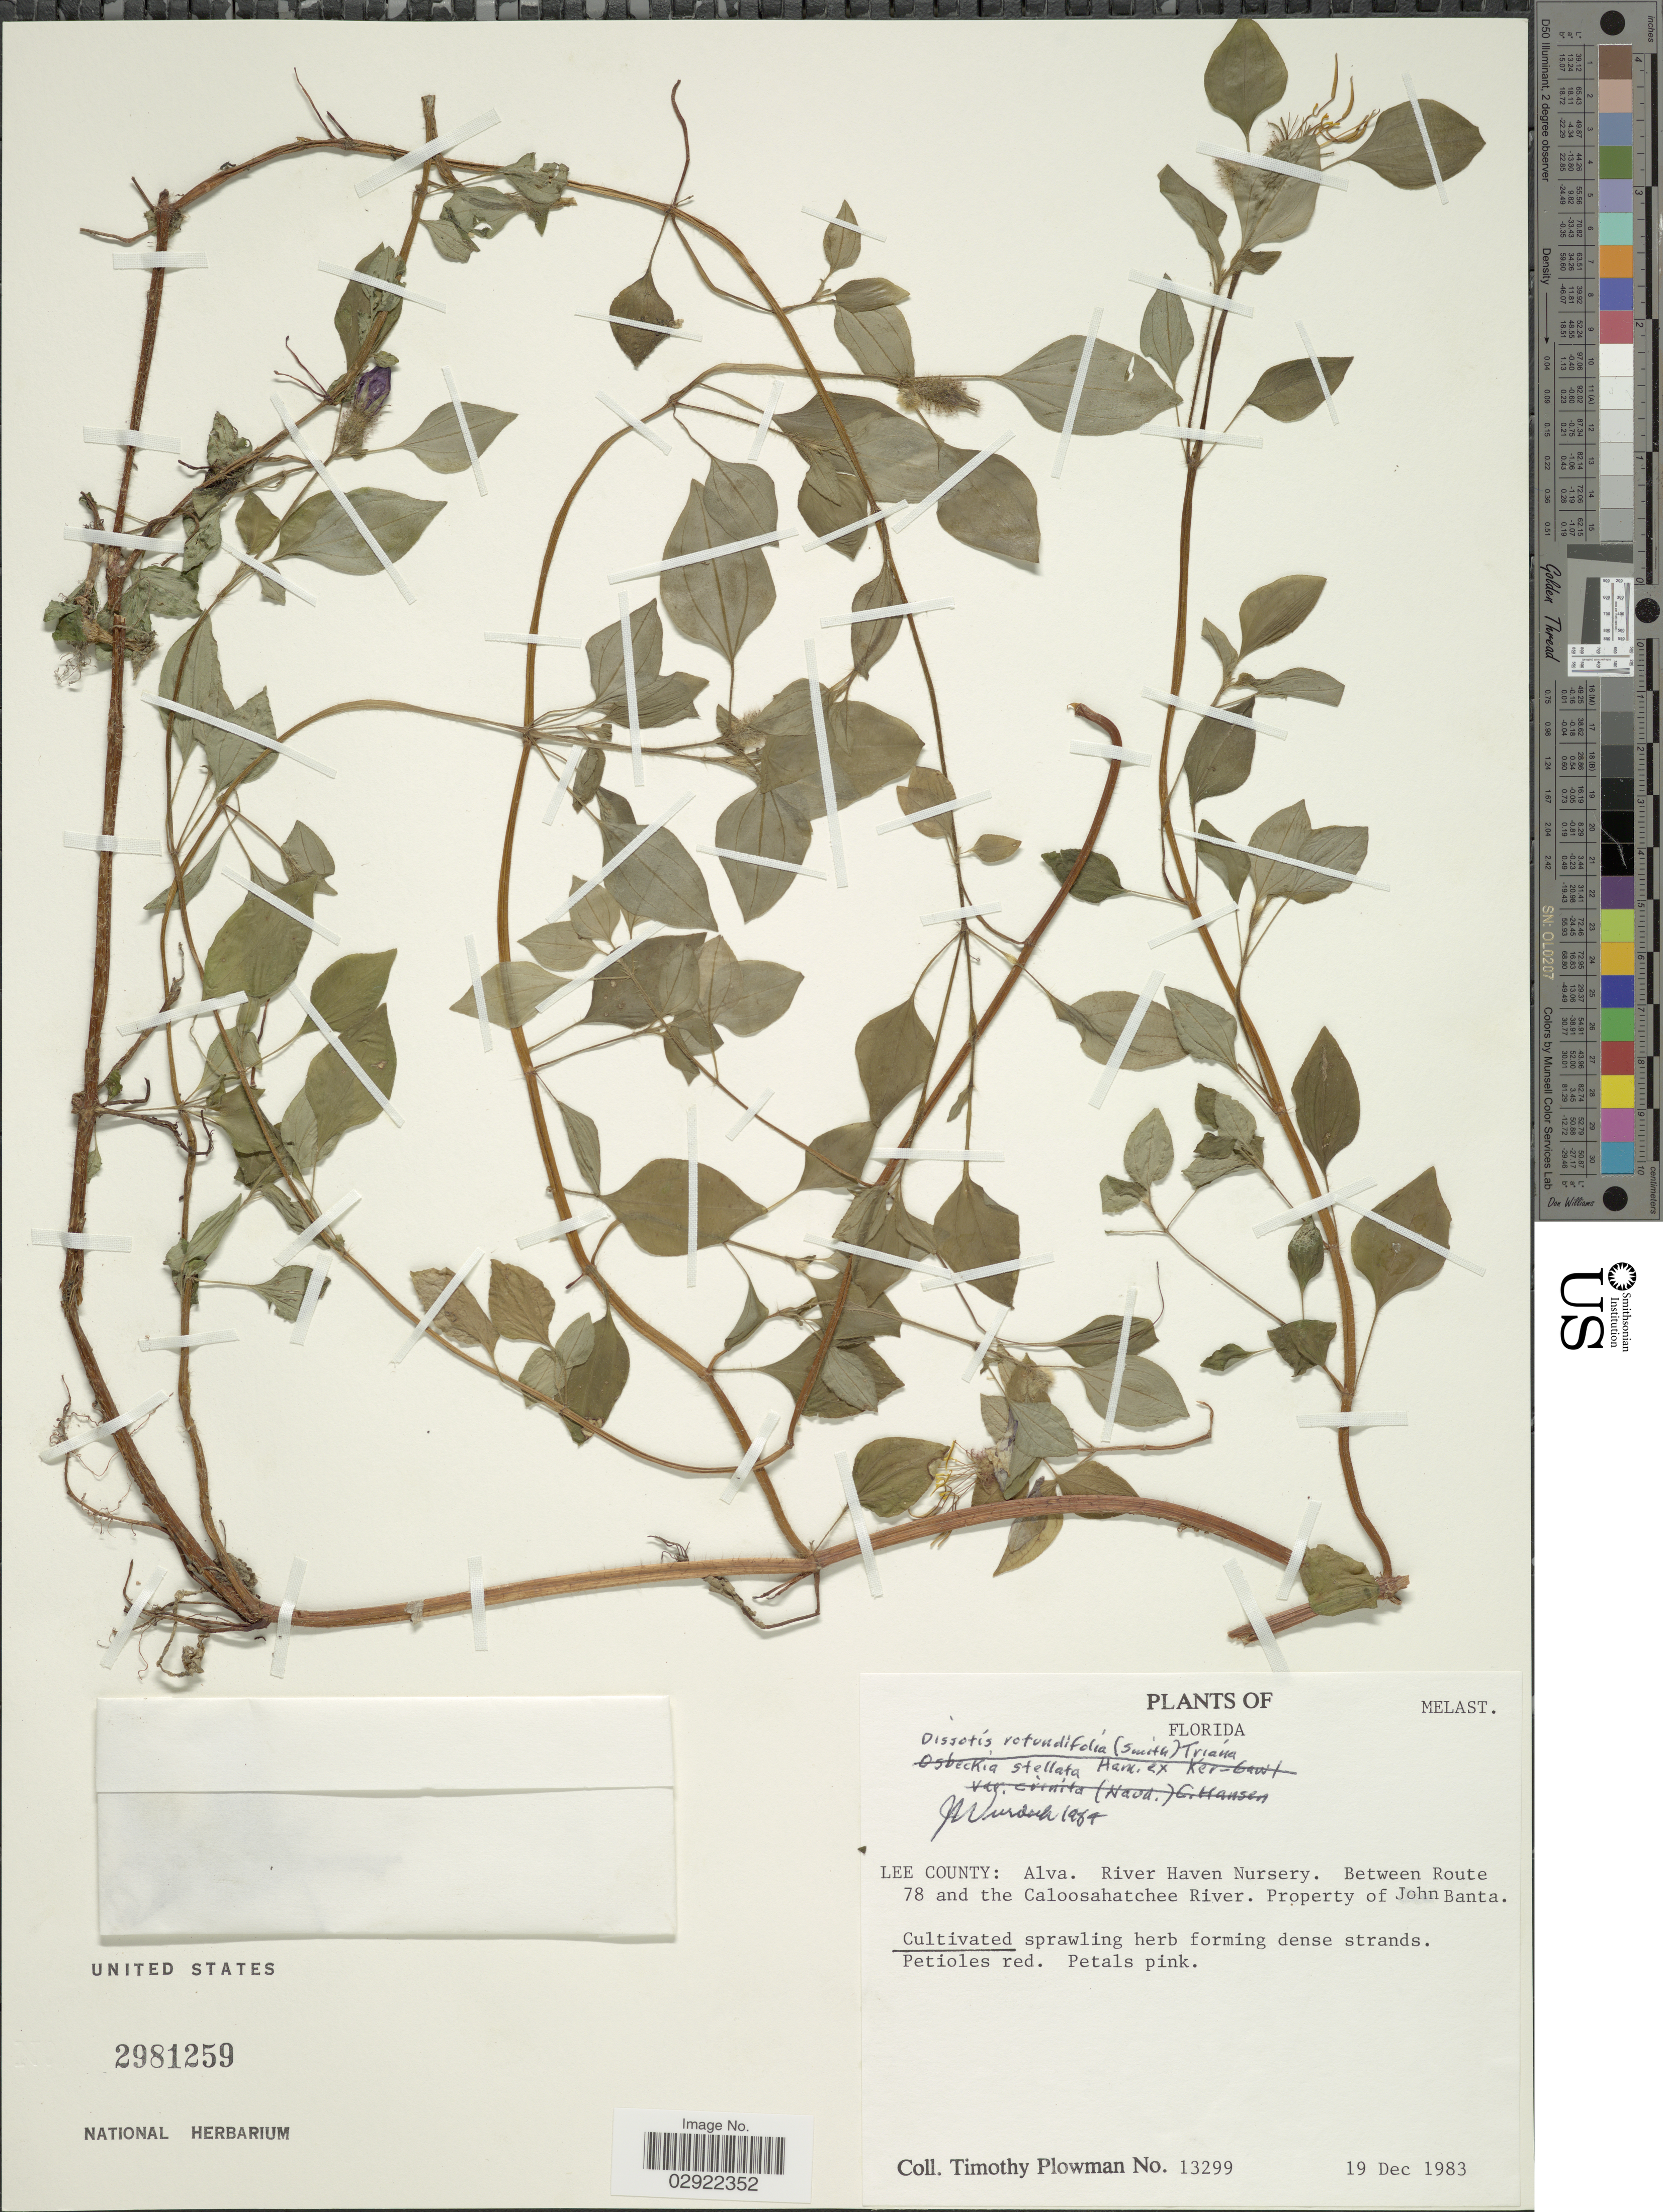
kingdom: Plantae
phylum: Tracheophyta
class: Magnoliopsida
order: Myrtales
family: Melastomataceae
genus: Heterotis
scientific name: Heterotis rotundifolia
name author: (Sm.) Jacq.-Fél.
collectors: T. Plowman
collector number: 13299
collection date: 1983-12-19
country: United States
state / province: Florida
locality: Lee county: Alva. River Haven Nursery. Between Route 78 and the Caloosahatchee River. Property of John Banta.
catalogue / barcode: US 2981259